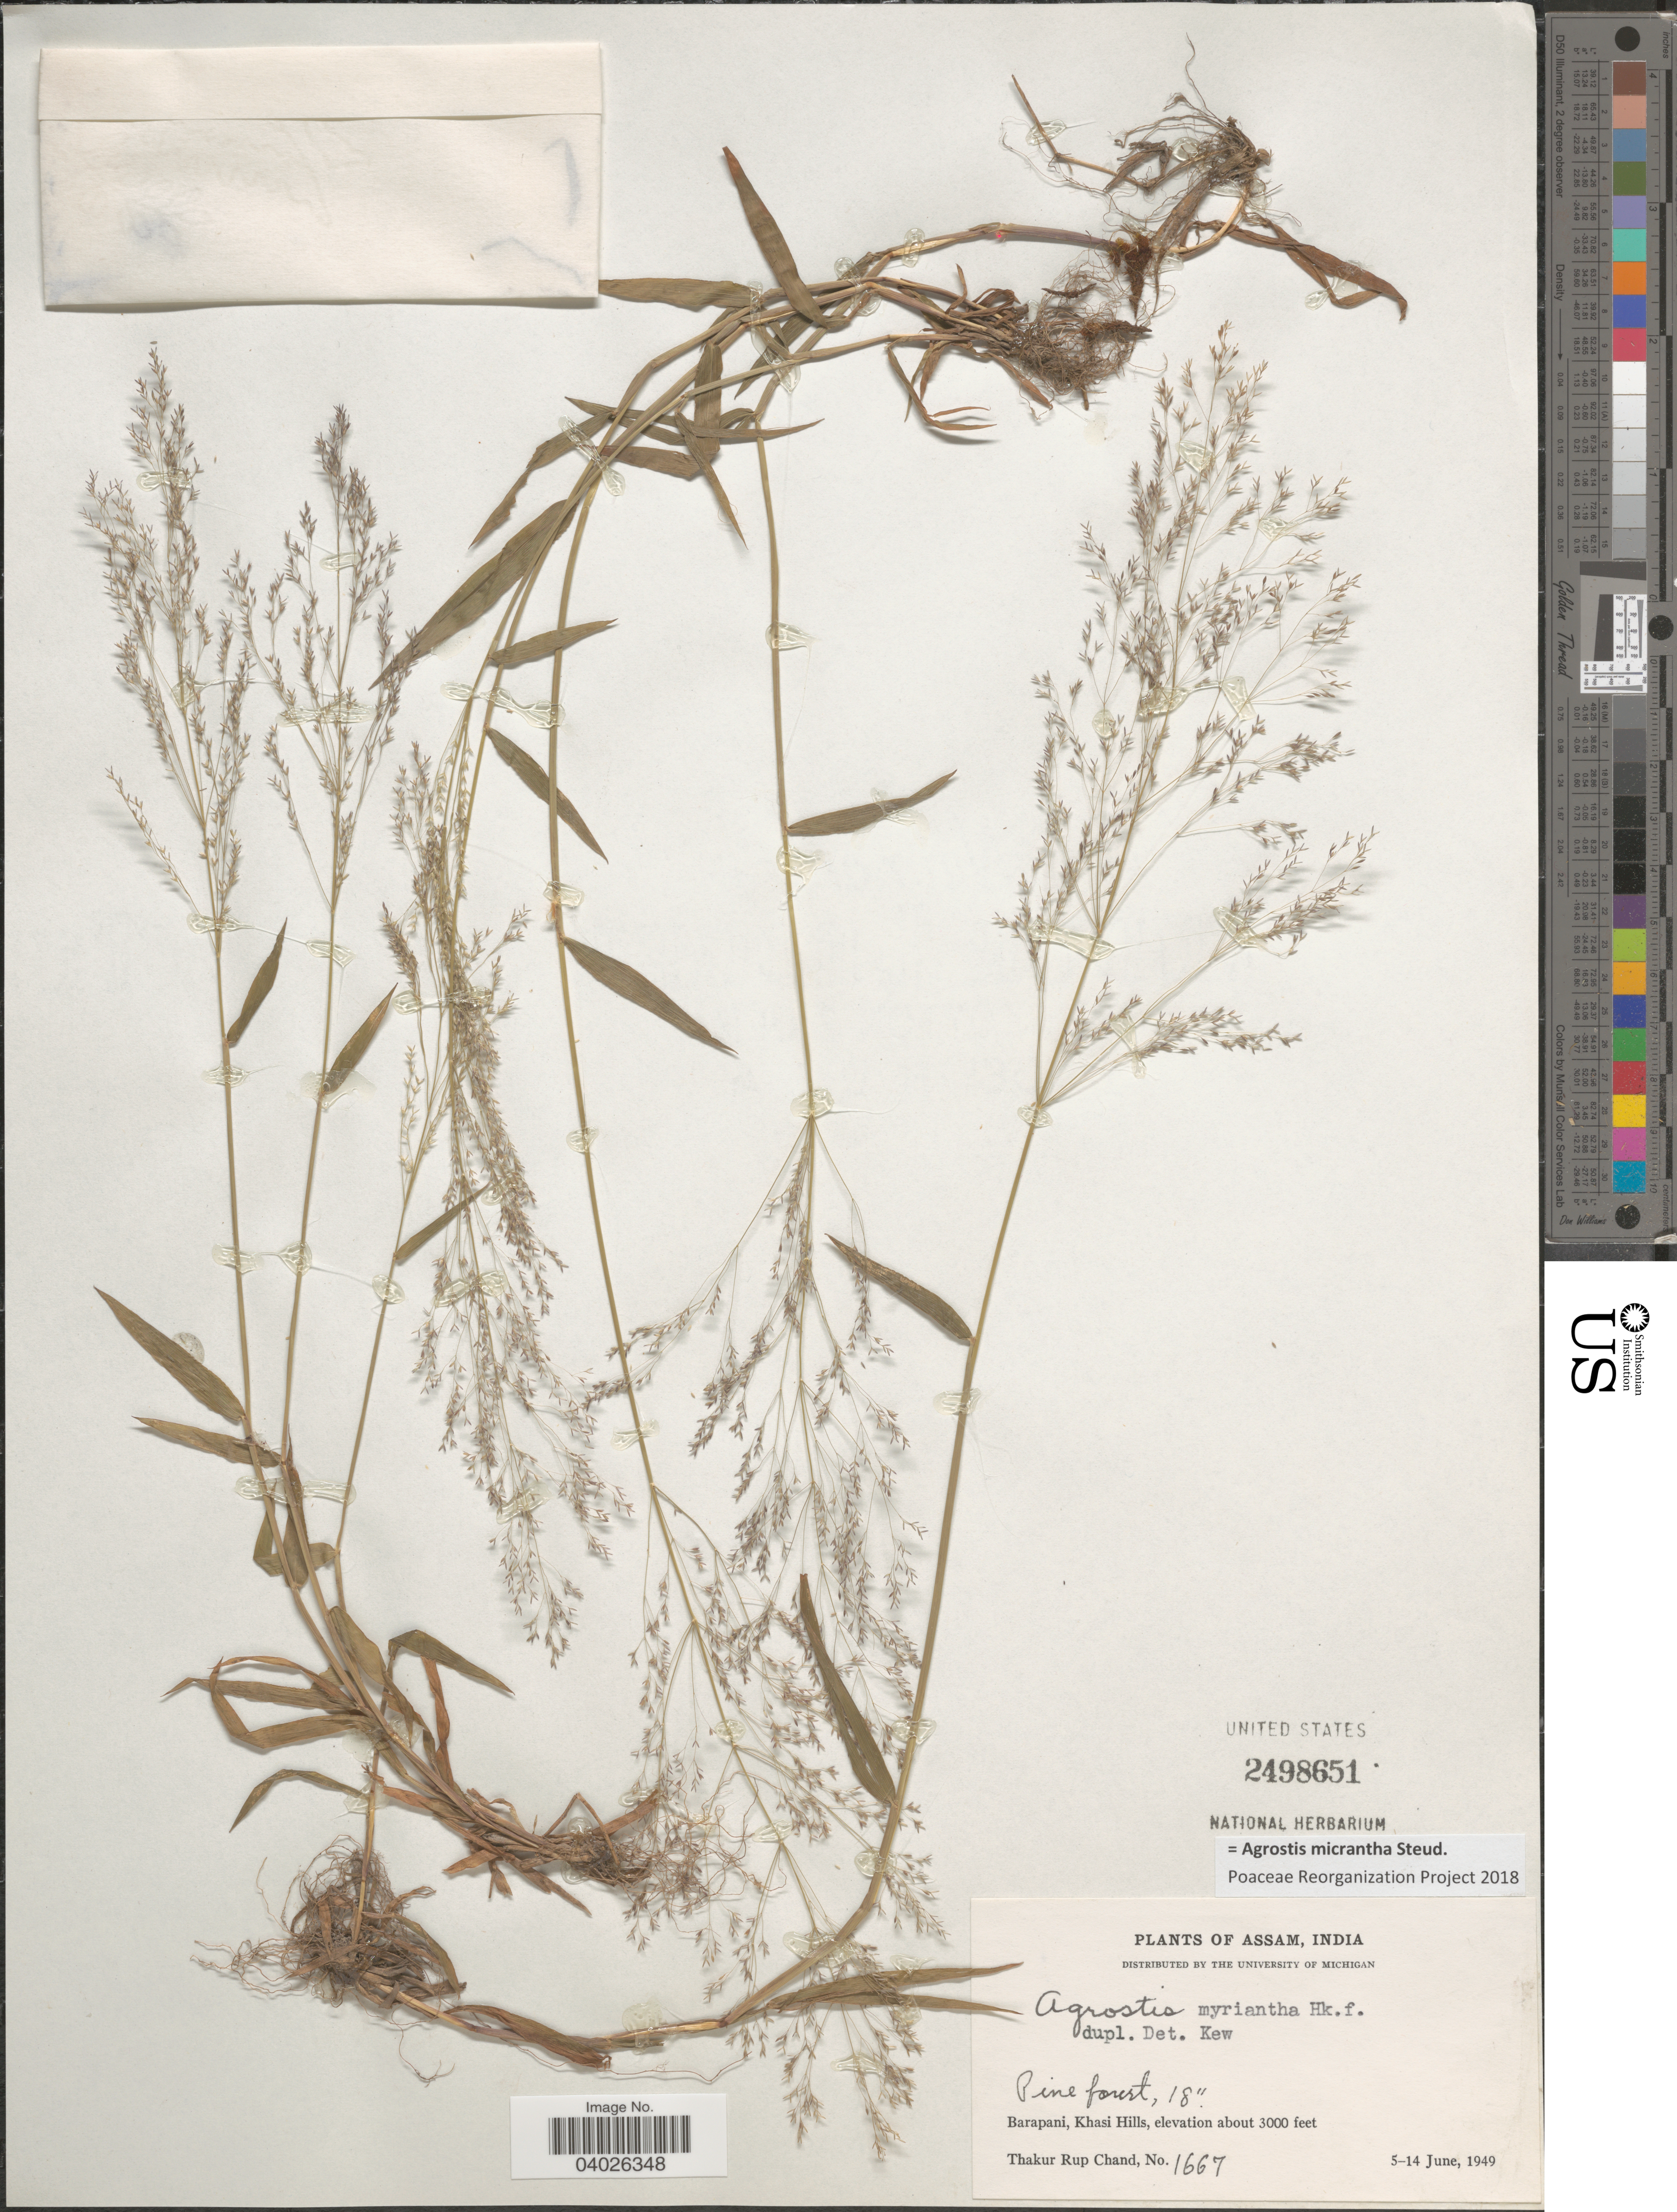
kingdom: Plantae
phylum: Tracheophyta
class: Liliopsida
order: Poales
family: Poaceae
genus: Agrostis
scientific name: Agrostis micrantha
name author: Steud.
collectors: T. R. Chand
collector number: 1667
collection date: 1949-06-05/1949-06-14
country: India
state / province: Meghalaya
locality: Barapani, Khasi Hills.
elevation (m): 914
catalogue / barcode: US 2498651